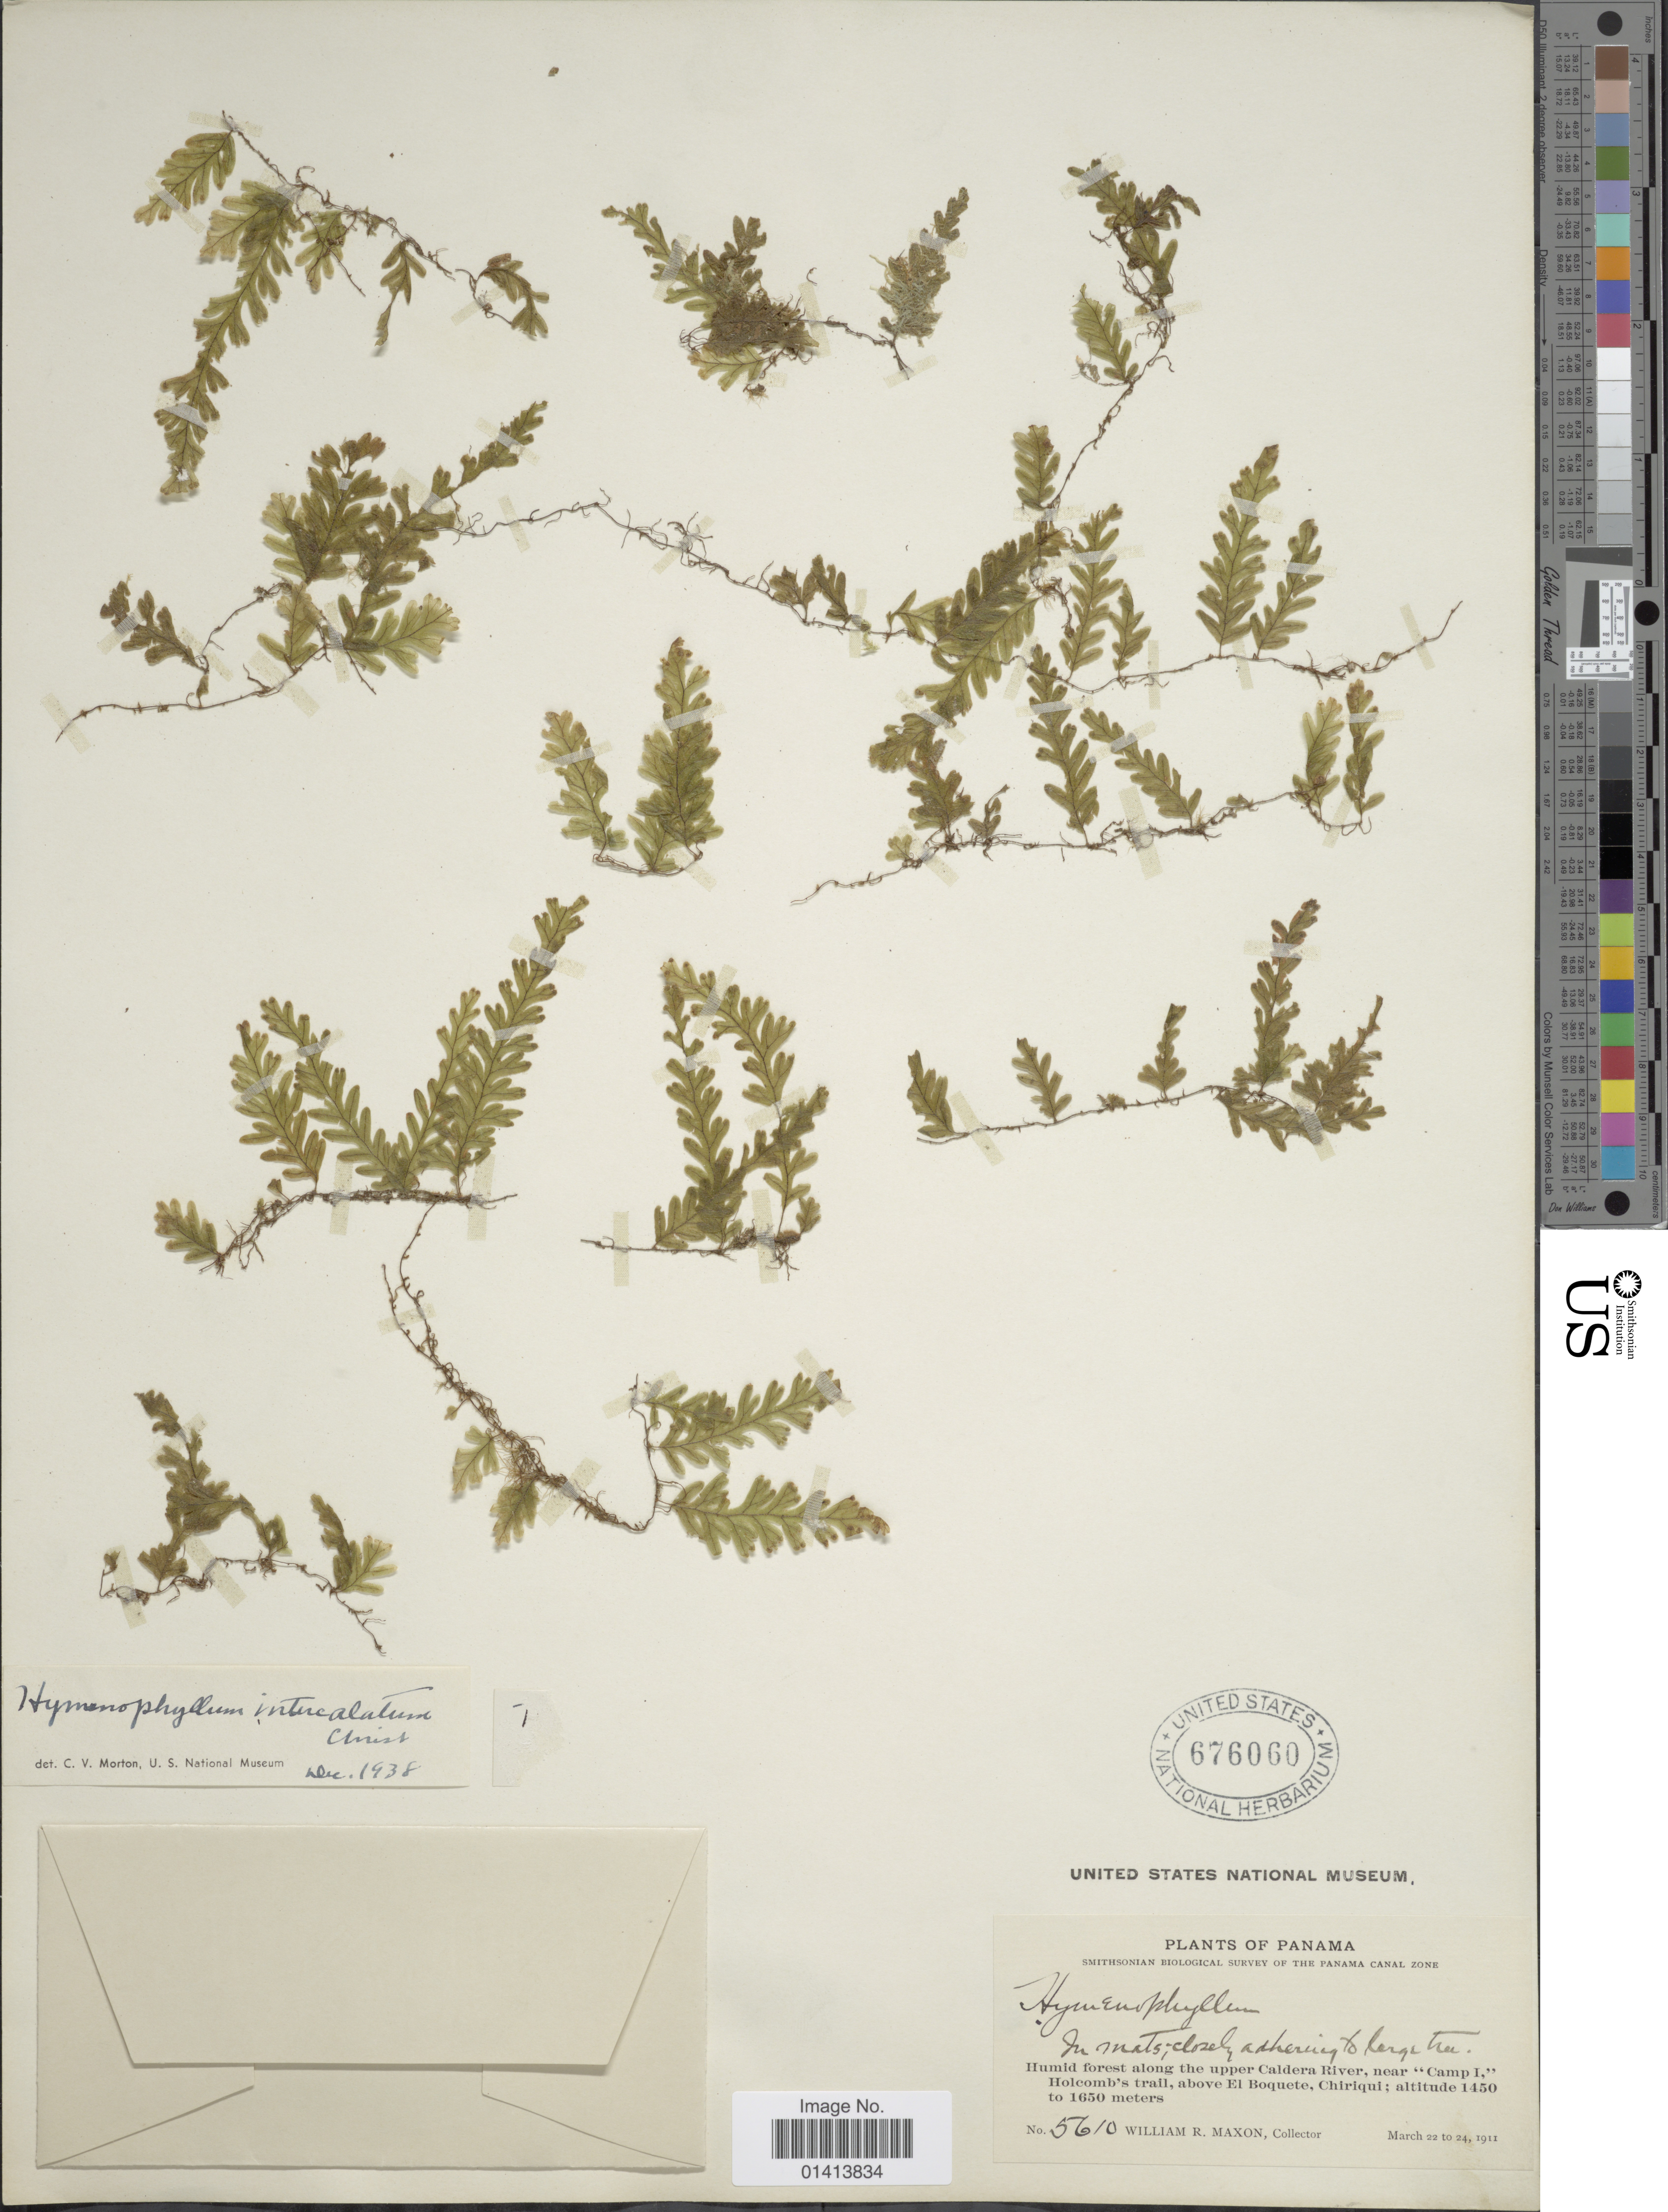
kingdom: Plantae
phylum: Tracheophyta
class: Polypodiopsida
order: Hymenophyllales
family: Hymenophyllaceae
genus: Hymenophyllum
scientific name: Hymenophyllum fragile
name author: (Hedw.) C.V. Morton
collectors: W. R. Maxon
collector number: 5610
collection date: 1911-03-22/1911-03-24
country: Panama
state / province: Chiriqui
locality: Humid forest along the upper Caldera River, near 'Camp I', Holcomb's trail, ,above El Boquete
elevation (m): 1450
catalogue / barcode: US 676060